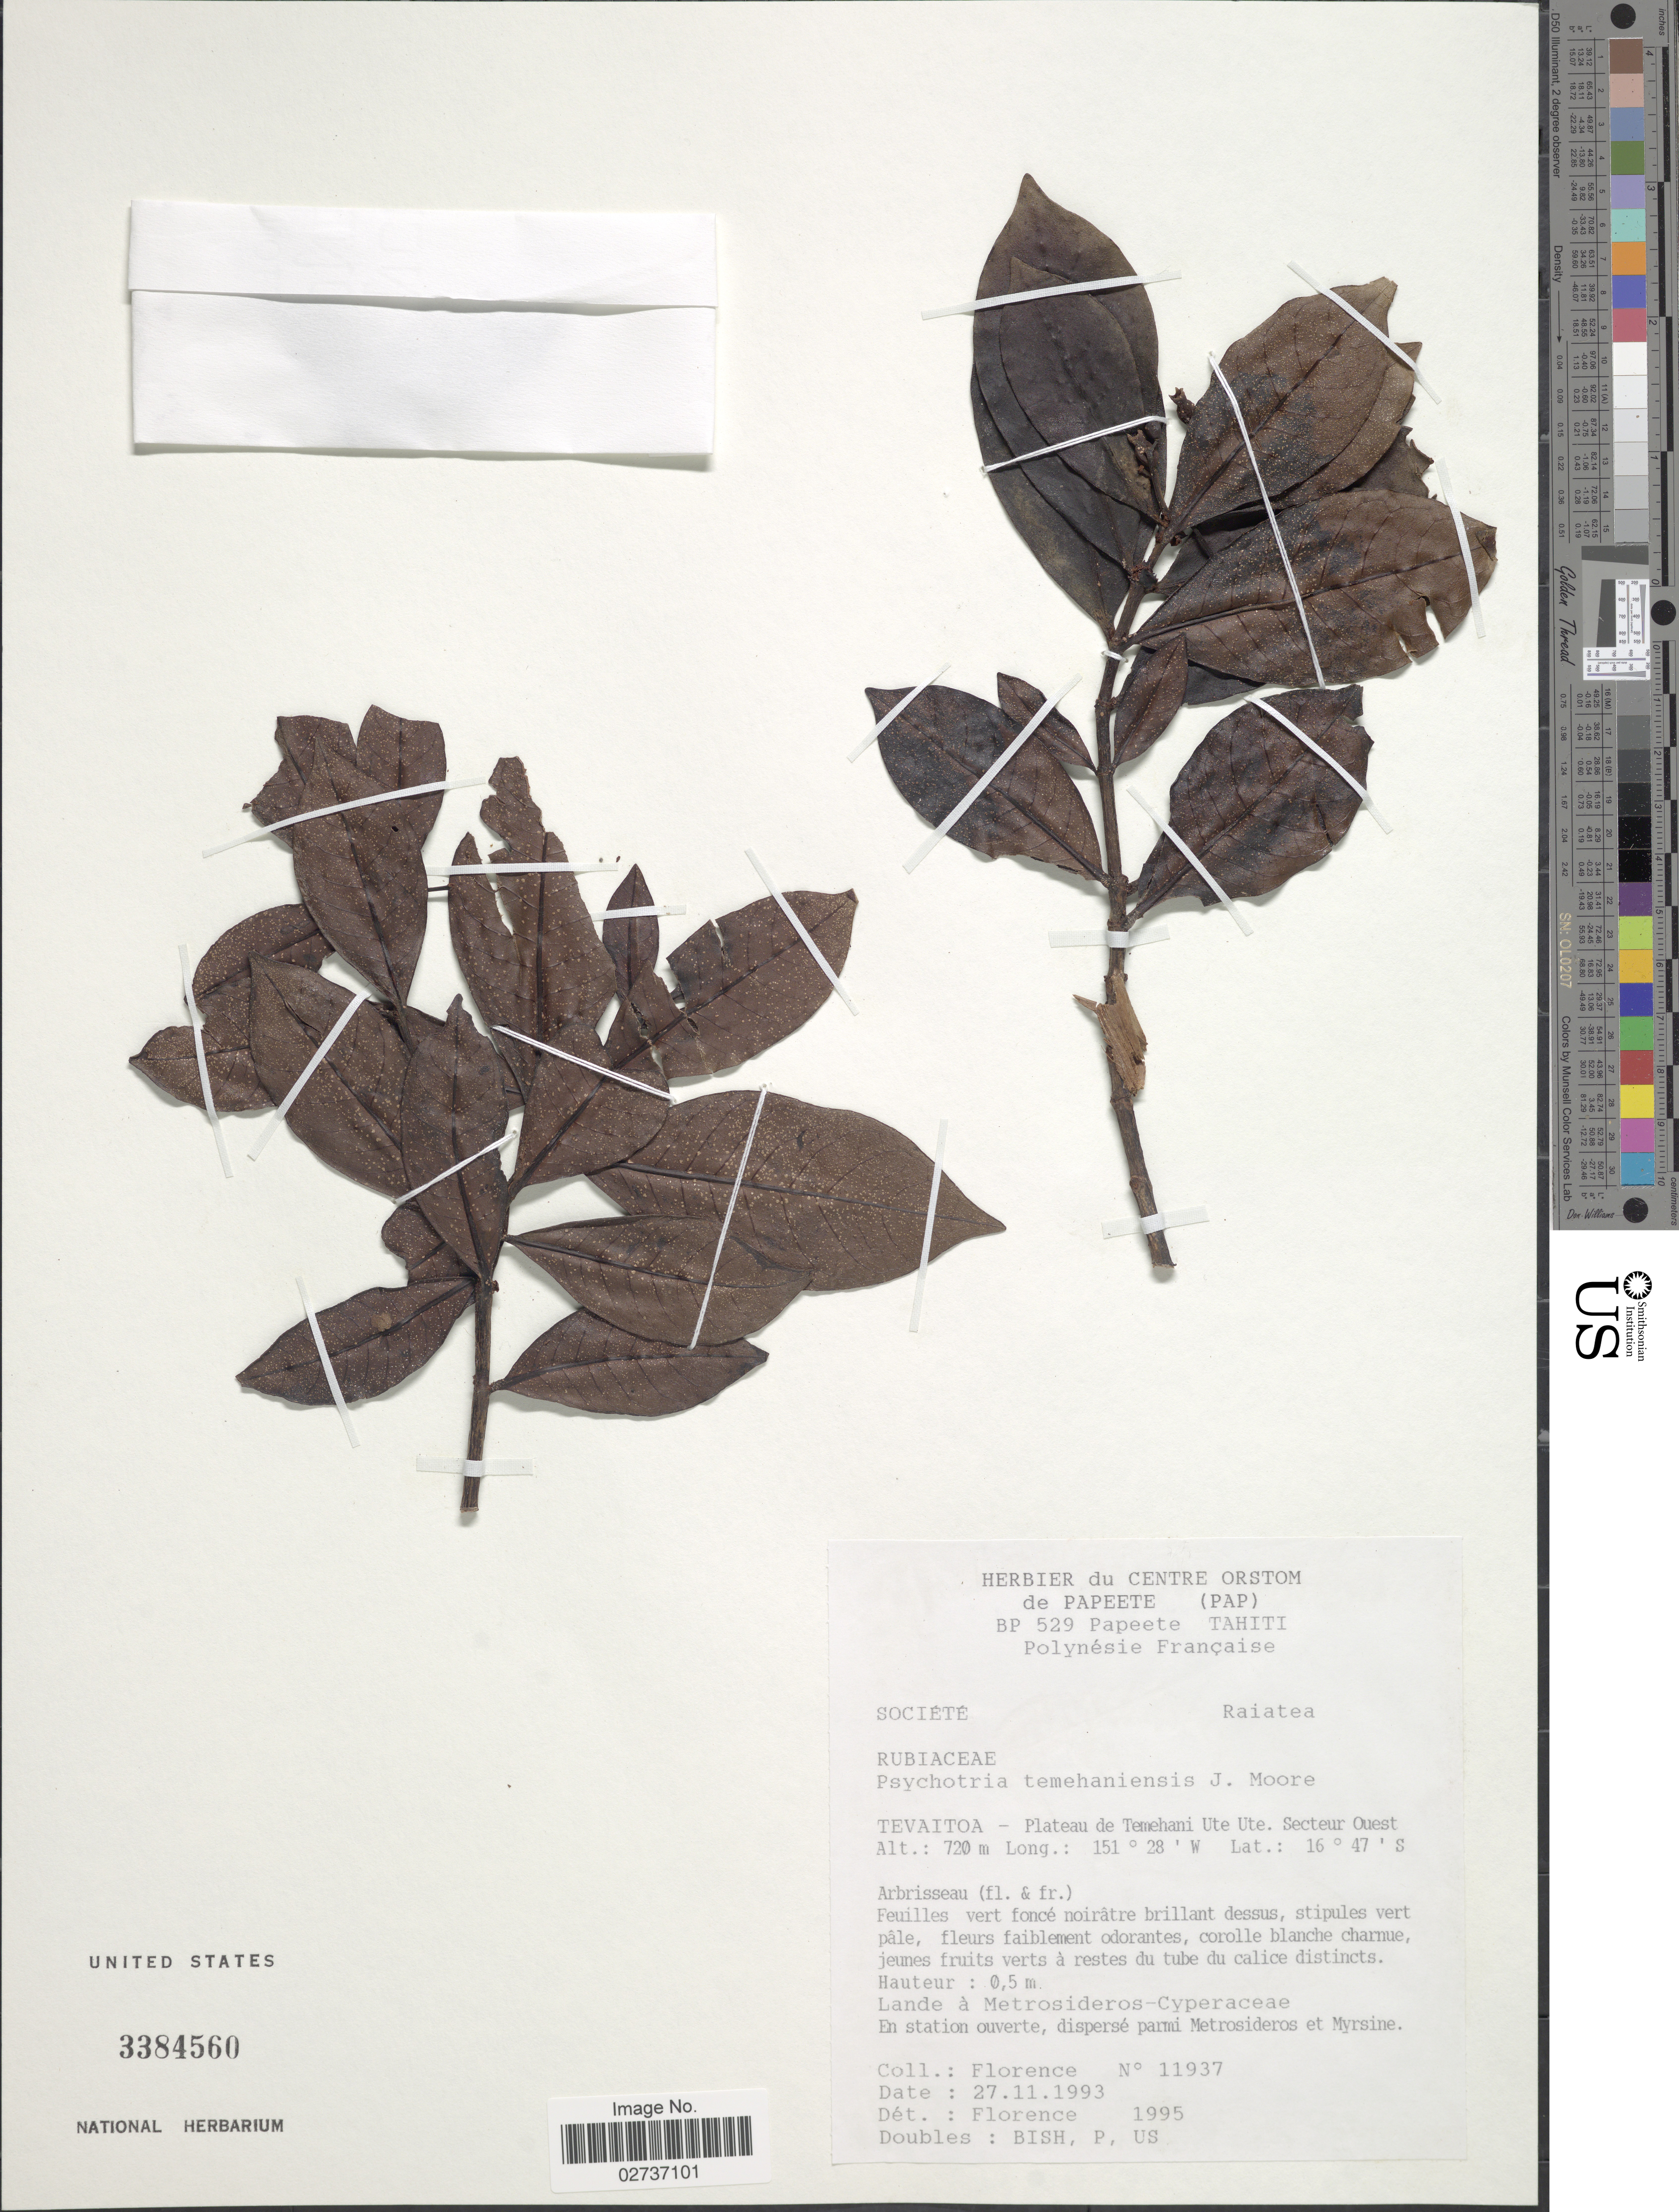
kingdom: Plantae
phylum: Tracheophyta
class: Magnoliopsida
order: Gentianales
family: Rubiaceae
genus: Psychotria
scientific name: Psychotria temehaniensis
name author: J.W. Moore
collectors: -. Florence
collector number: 11937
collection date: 1993-11-27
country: French Polynesia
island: Raiatea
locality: Societe. Raiatea. Tevaitoa-Plateau de Temehani Ute Ute. Secteur Ouest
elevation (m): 720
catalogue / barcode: US 3384560